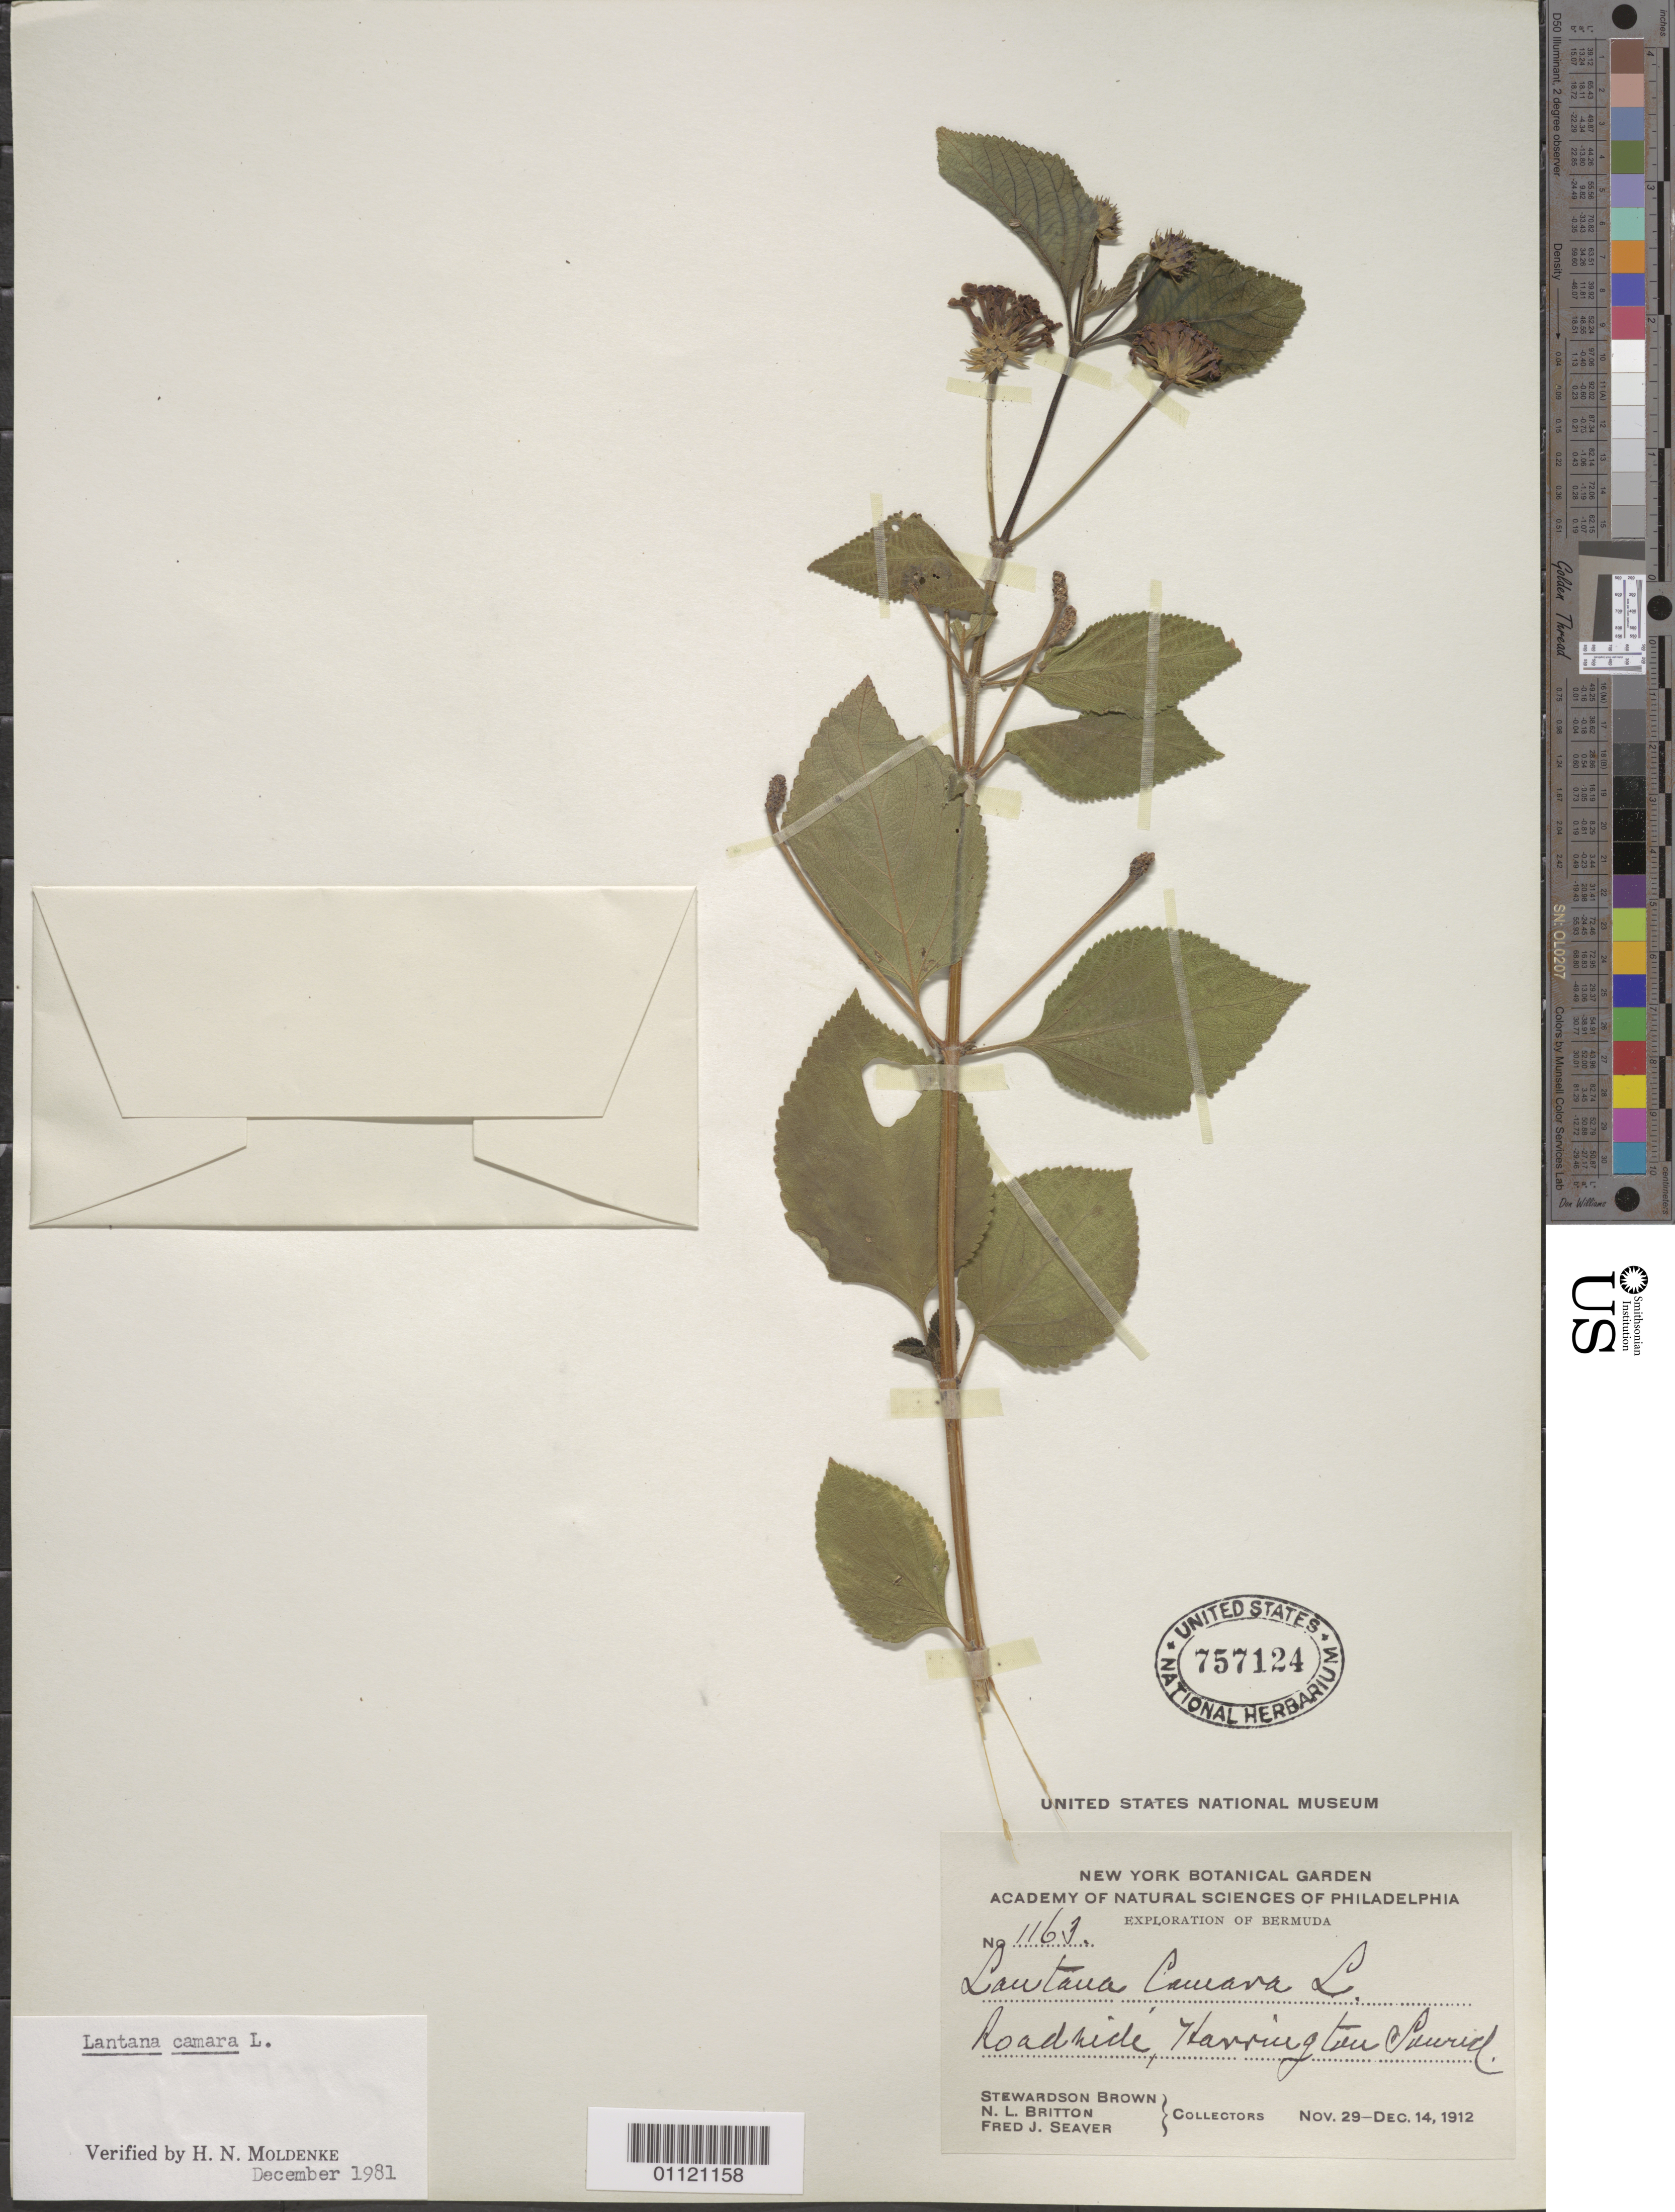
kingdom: Plantae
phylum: Tracheophyta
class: Magnoliopsida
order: Lamiales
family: Verbenaceae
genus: Lantana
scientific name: Lantana camara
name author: L.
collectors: S. Brown, N. Britton & F. Seaver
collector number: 1163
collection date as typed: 29 Nov 1912 to 14 Dec 1912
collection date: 1912-11-29/1912-12-14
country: Bermuda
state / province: Hamilton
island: Bermuda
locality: Roadside, Harringtion Sound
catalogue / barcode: US 757124